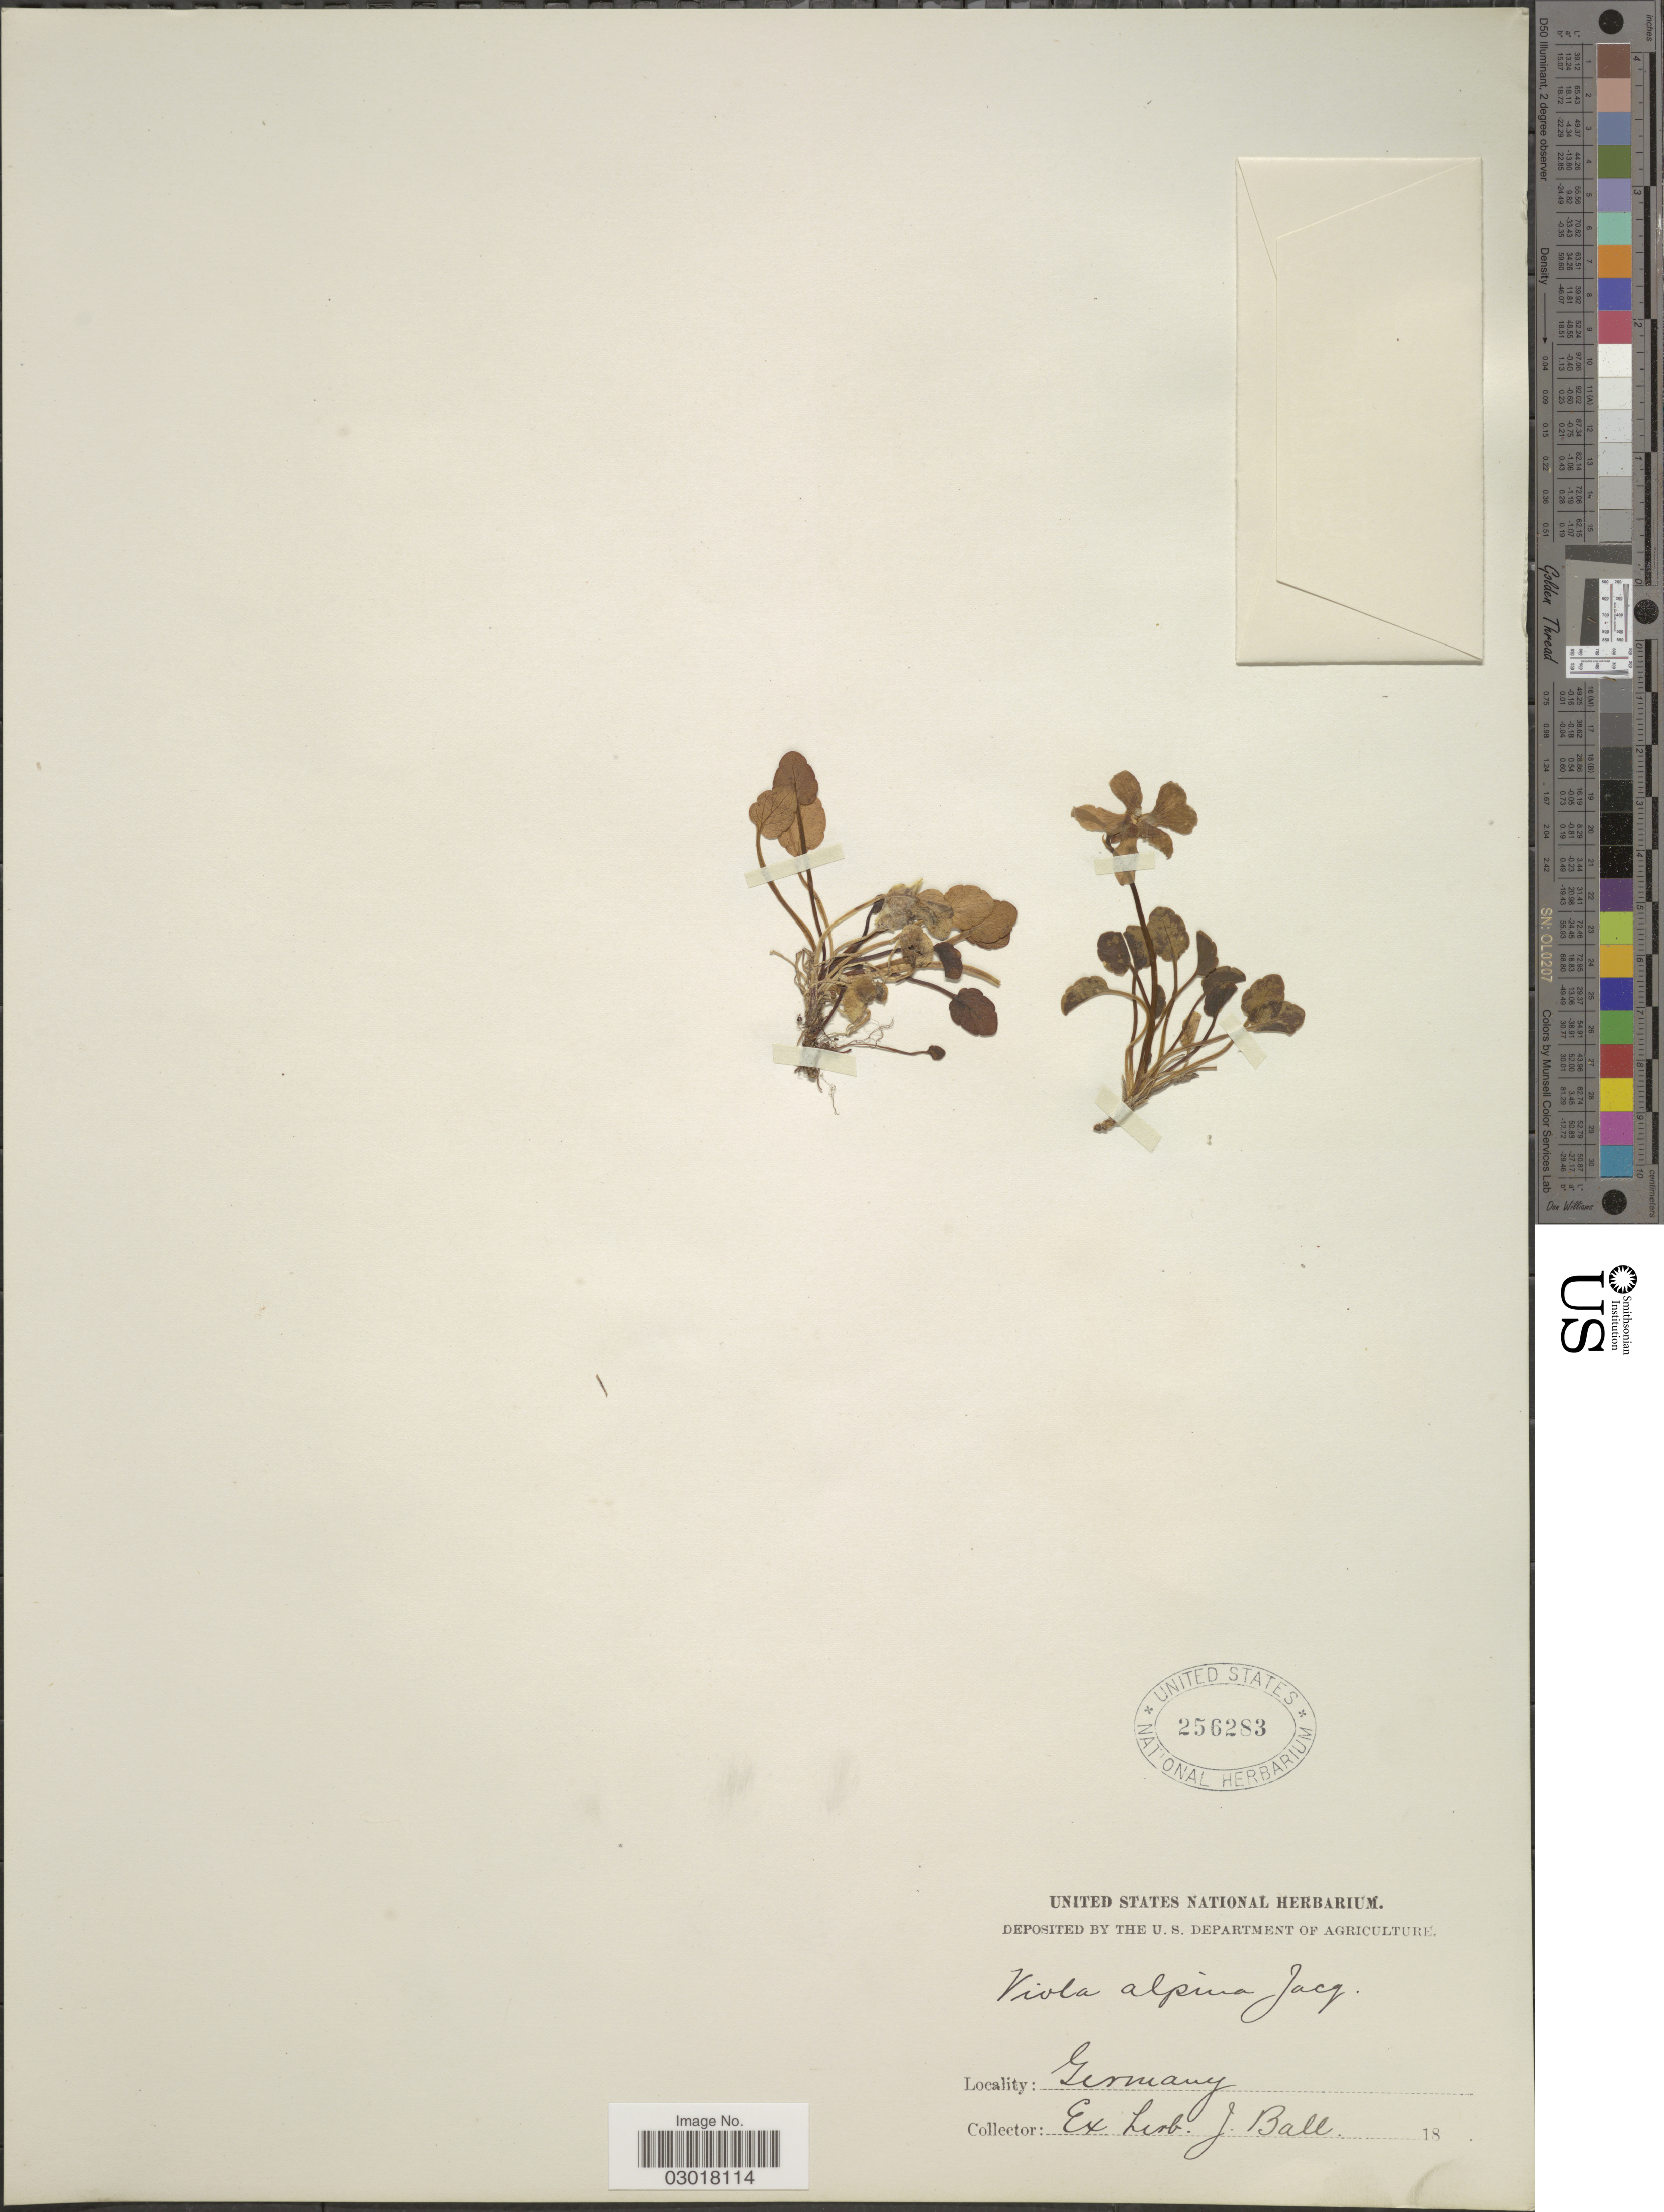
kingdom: Plantae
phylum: Tracheophyta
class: Magnoliopsida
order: Malpighiales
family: Violaceae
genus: Viola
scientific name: Viola alpina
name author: Jacq.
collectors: ex herb. John Ball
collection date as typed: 18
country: Germany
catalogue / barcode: US 256283